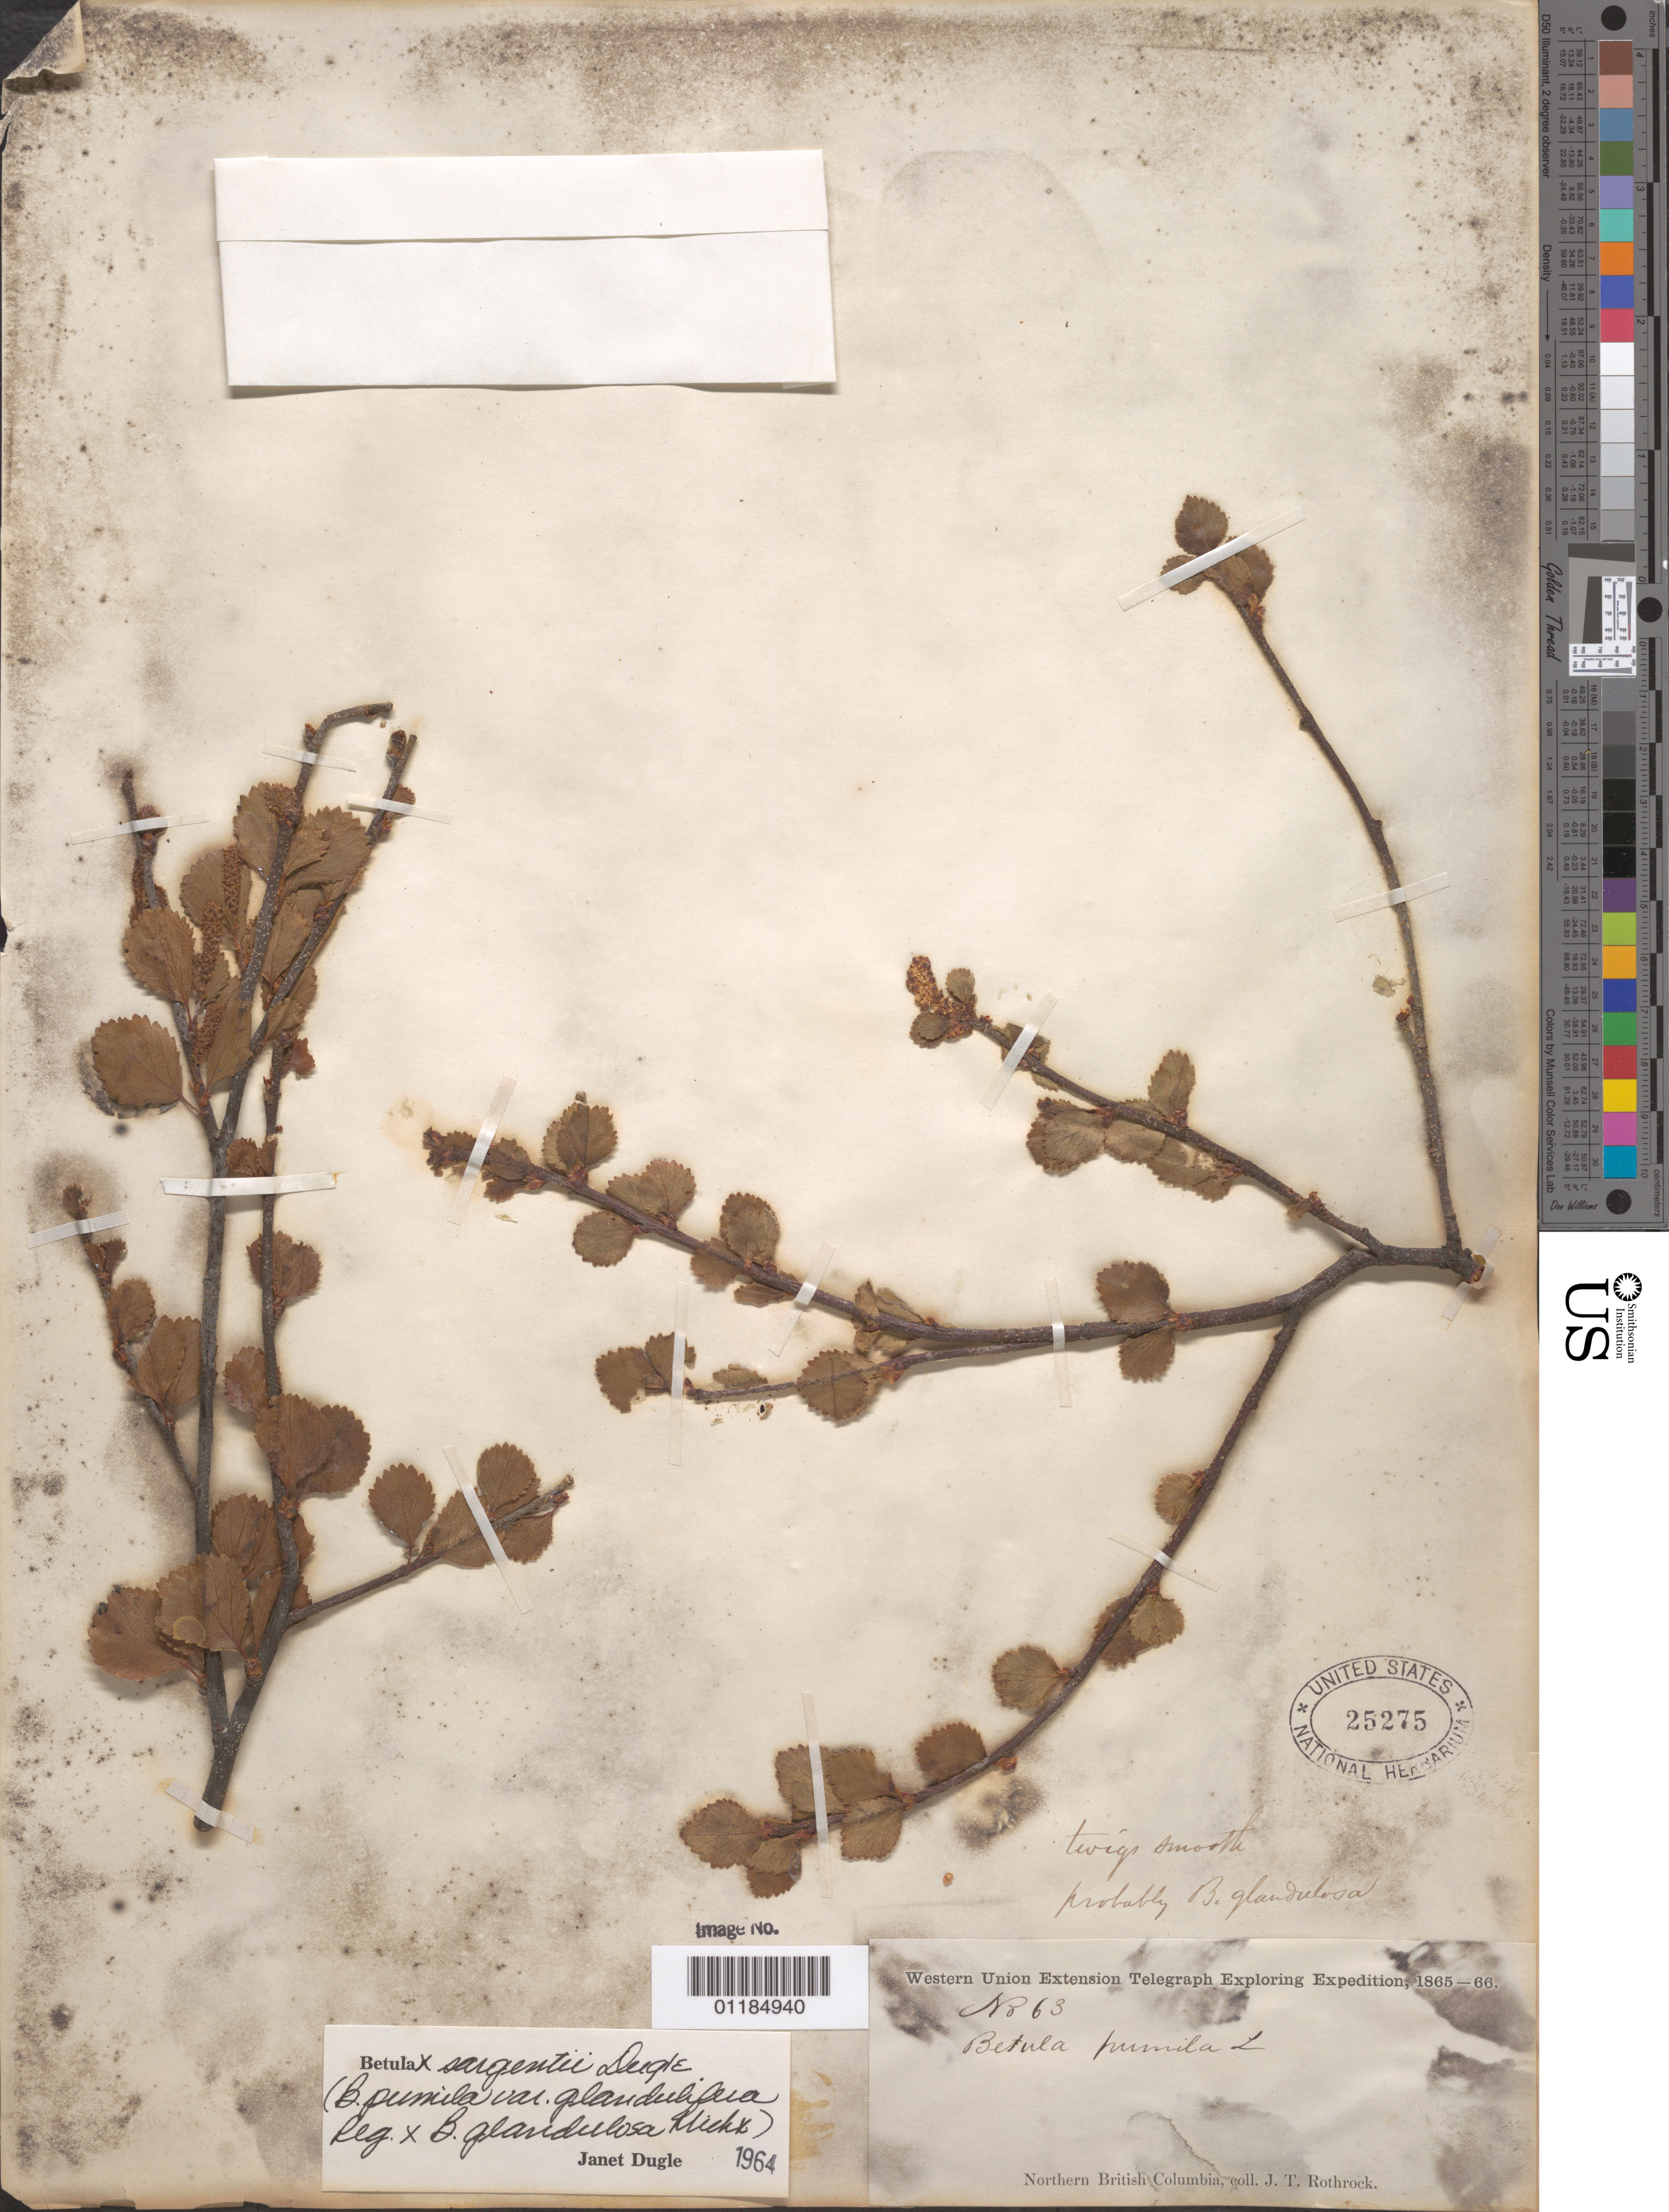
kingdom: Plantae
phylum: Tracheophyta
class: Magnoliopsida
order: Fagales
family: Betulaceae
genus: Betula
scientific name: Betula x sargentii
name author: Dugle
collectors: J. T. Rothrock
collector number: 63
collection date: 1865/1866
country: Canada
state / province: British Columbia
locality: Northern British Columbia.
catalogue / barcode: US 25275